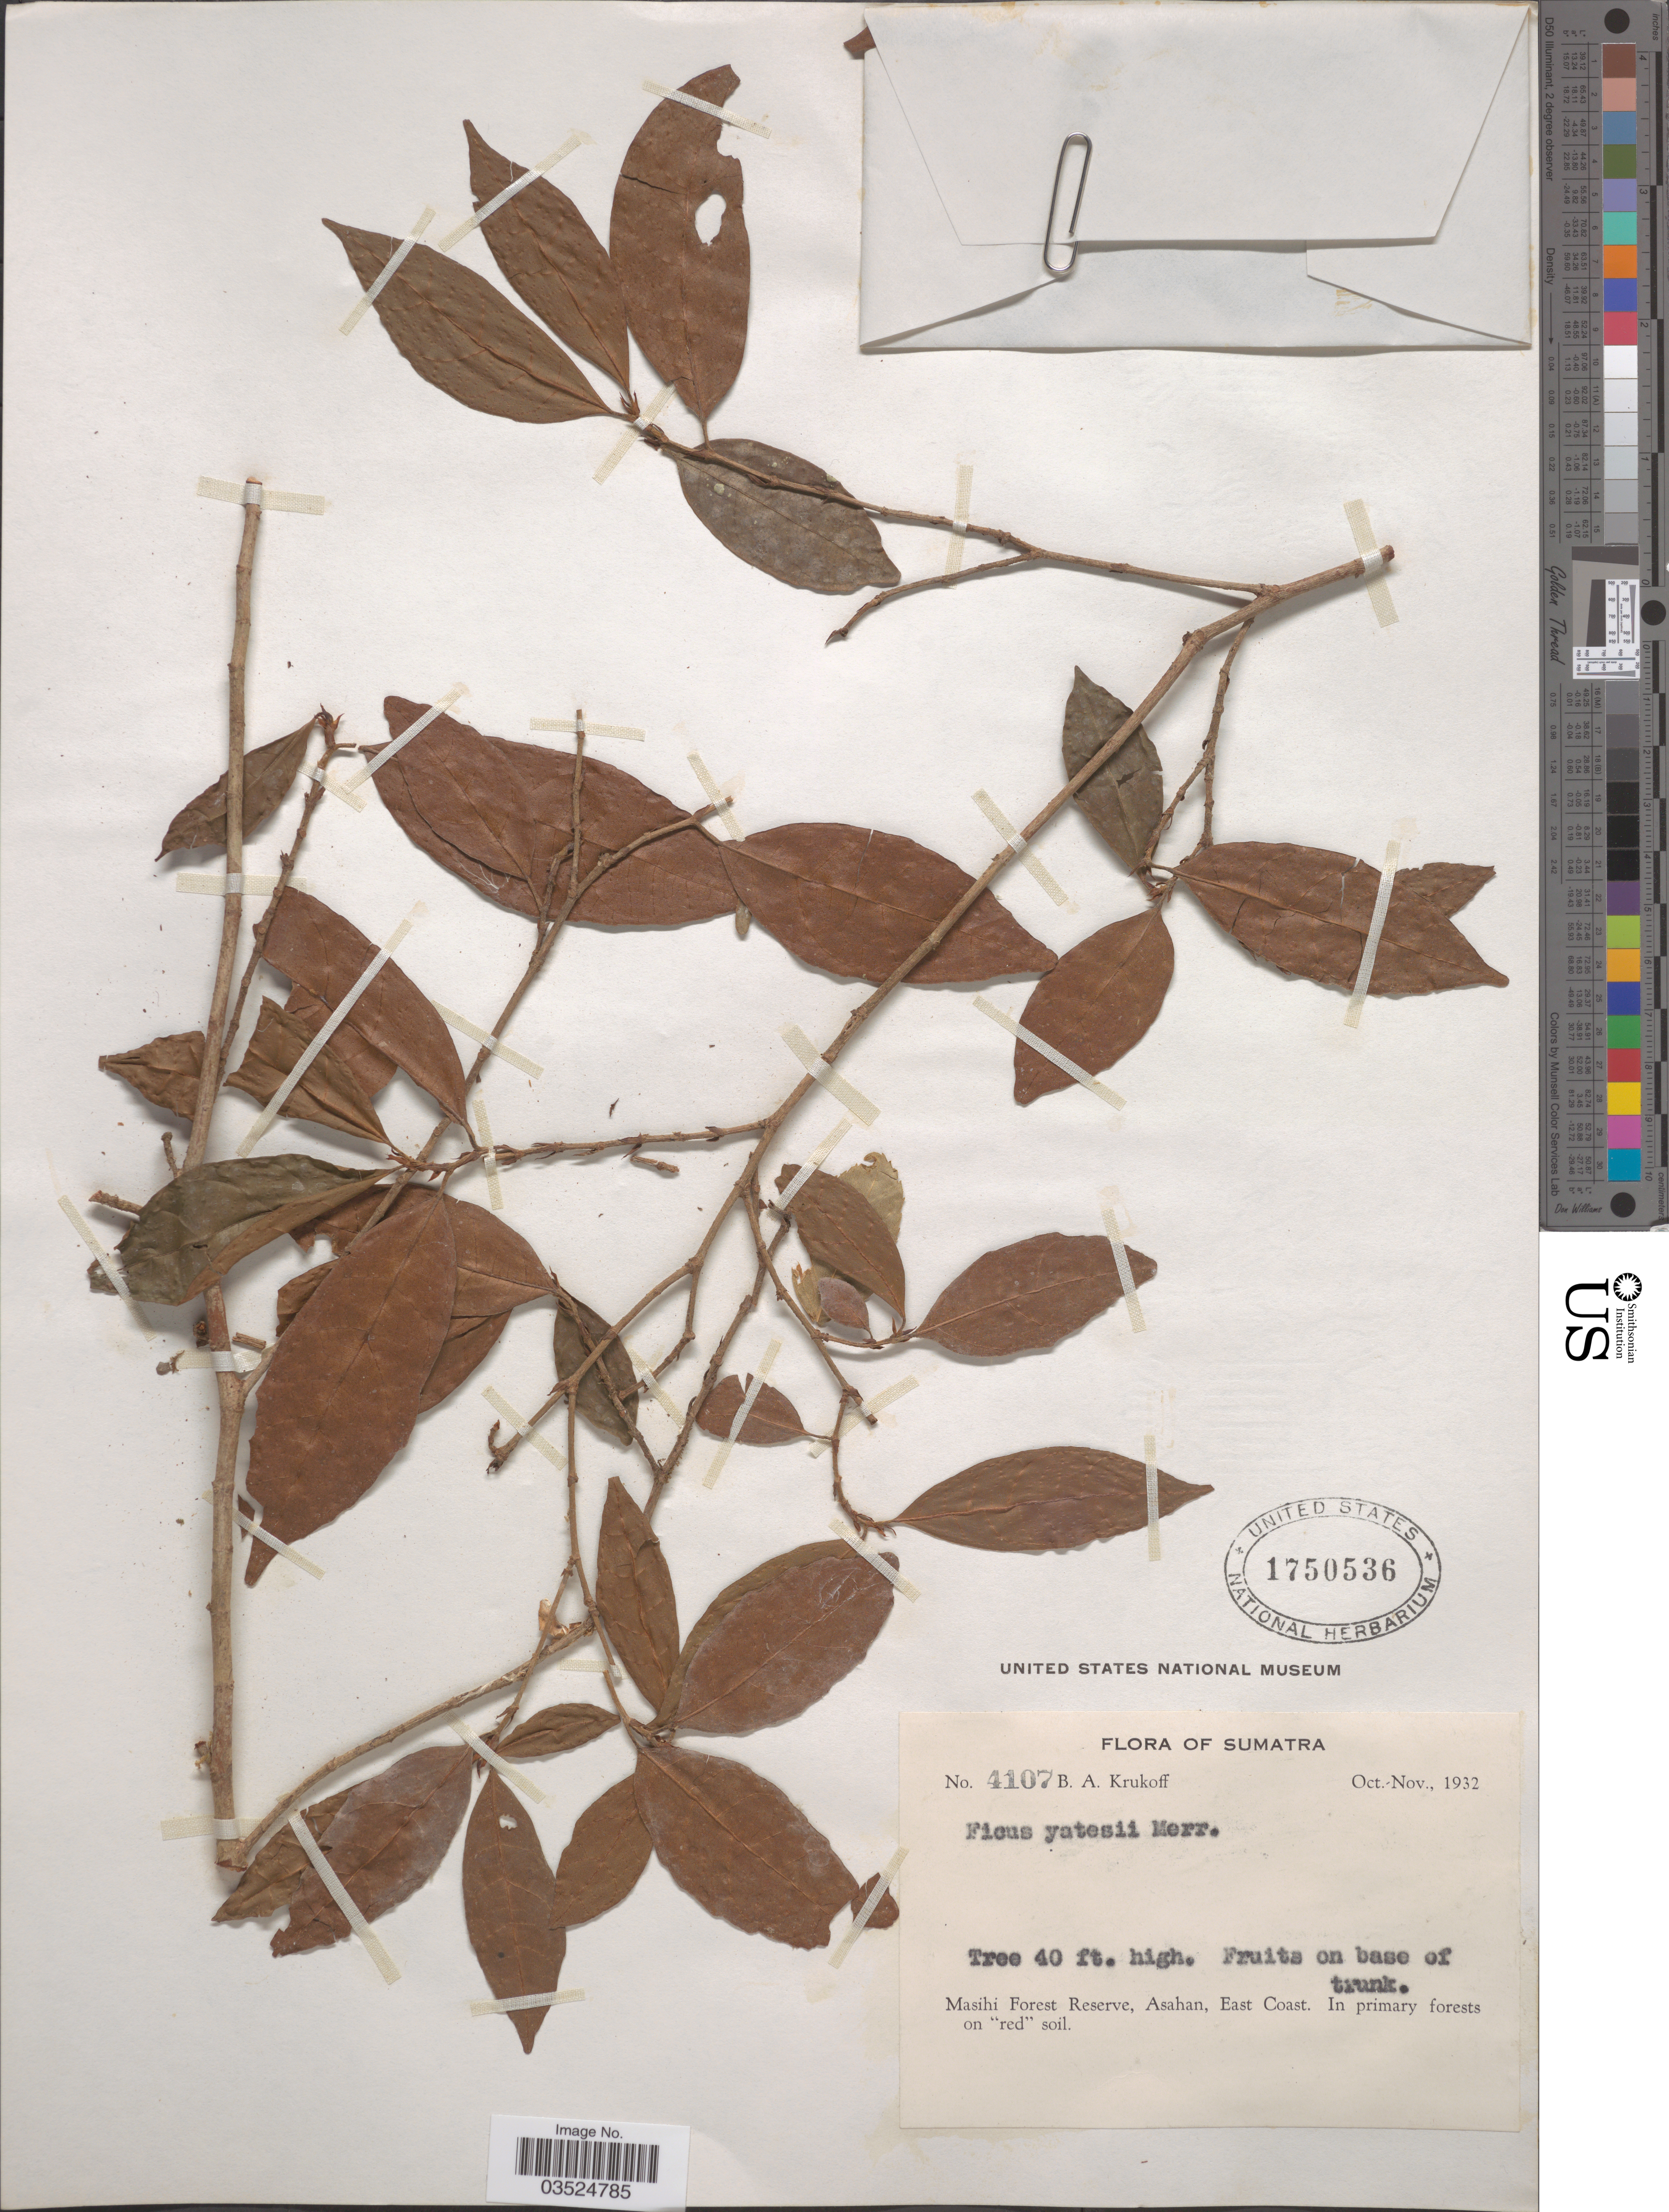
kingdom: Plantae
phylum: Tracheophyta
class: Magnoliopsida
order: Rosales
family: Moraceae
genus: Ficus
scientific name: Ficus yatesii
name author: Merr.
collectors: B. A. Krukoff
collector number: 4107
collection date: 1932-10/1932-11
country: Indonesia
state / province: Sumatra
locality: Masihi Forest Reserve, Asahan, East Coast.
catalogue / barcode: US 1750536